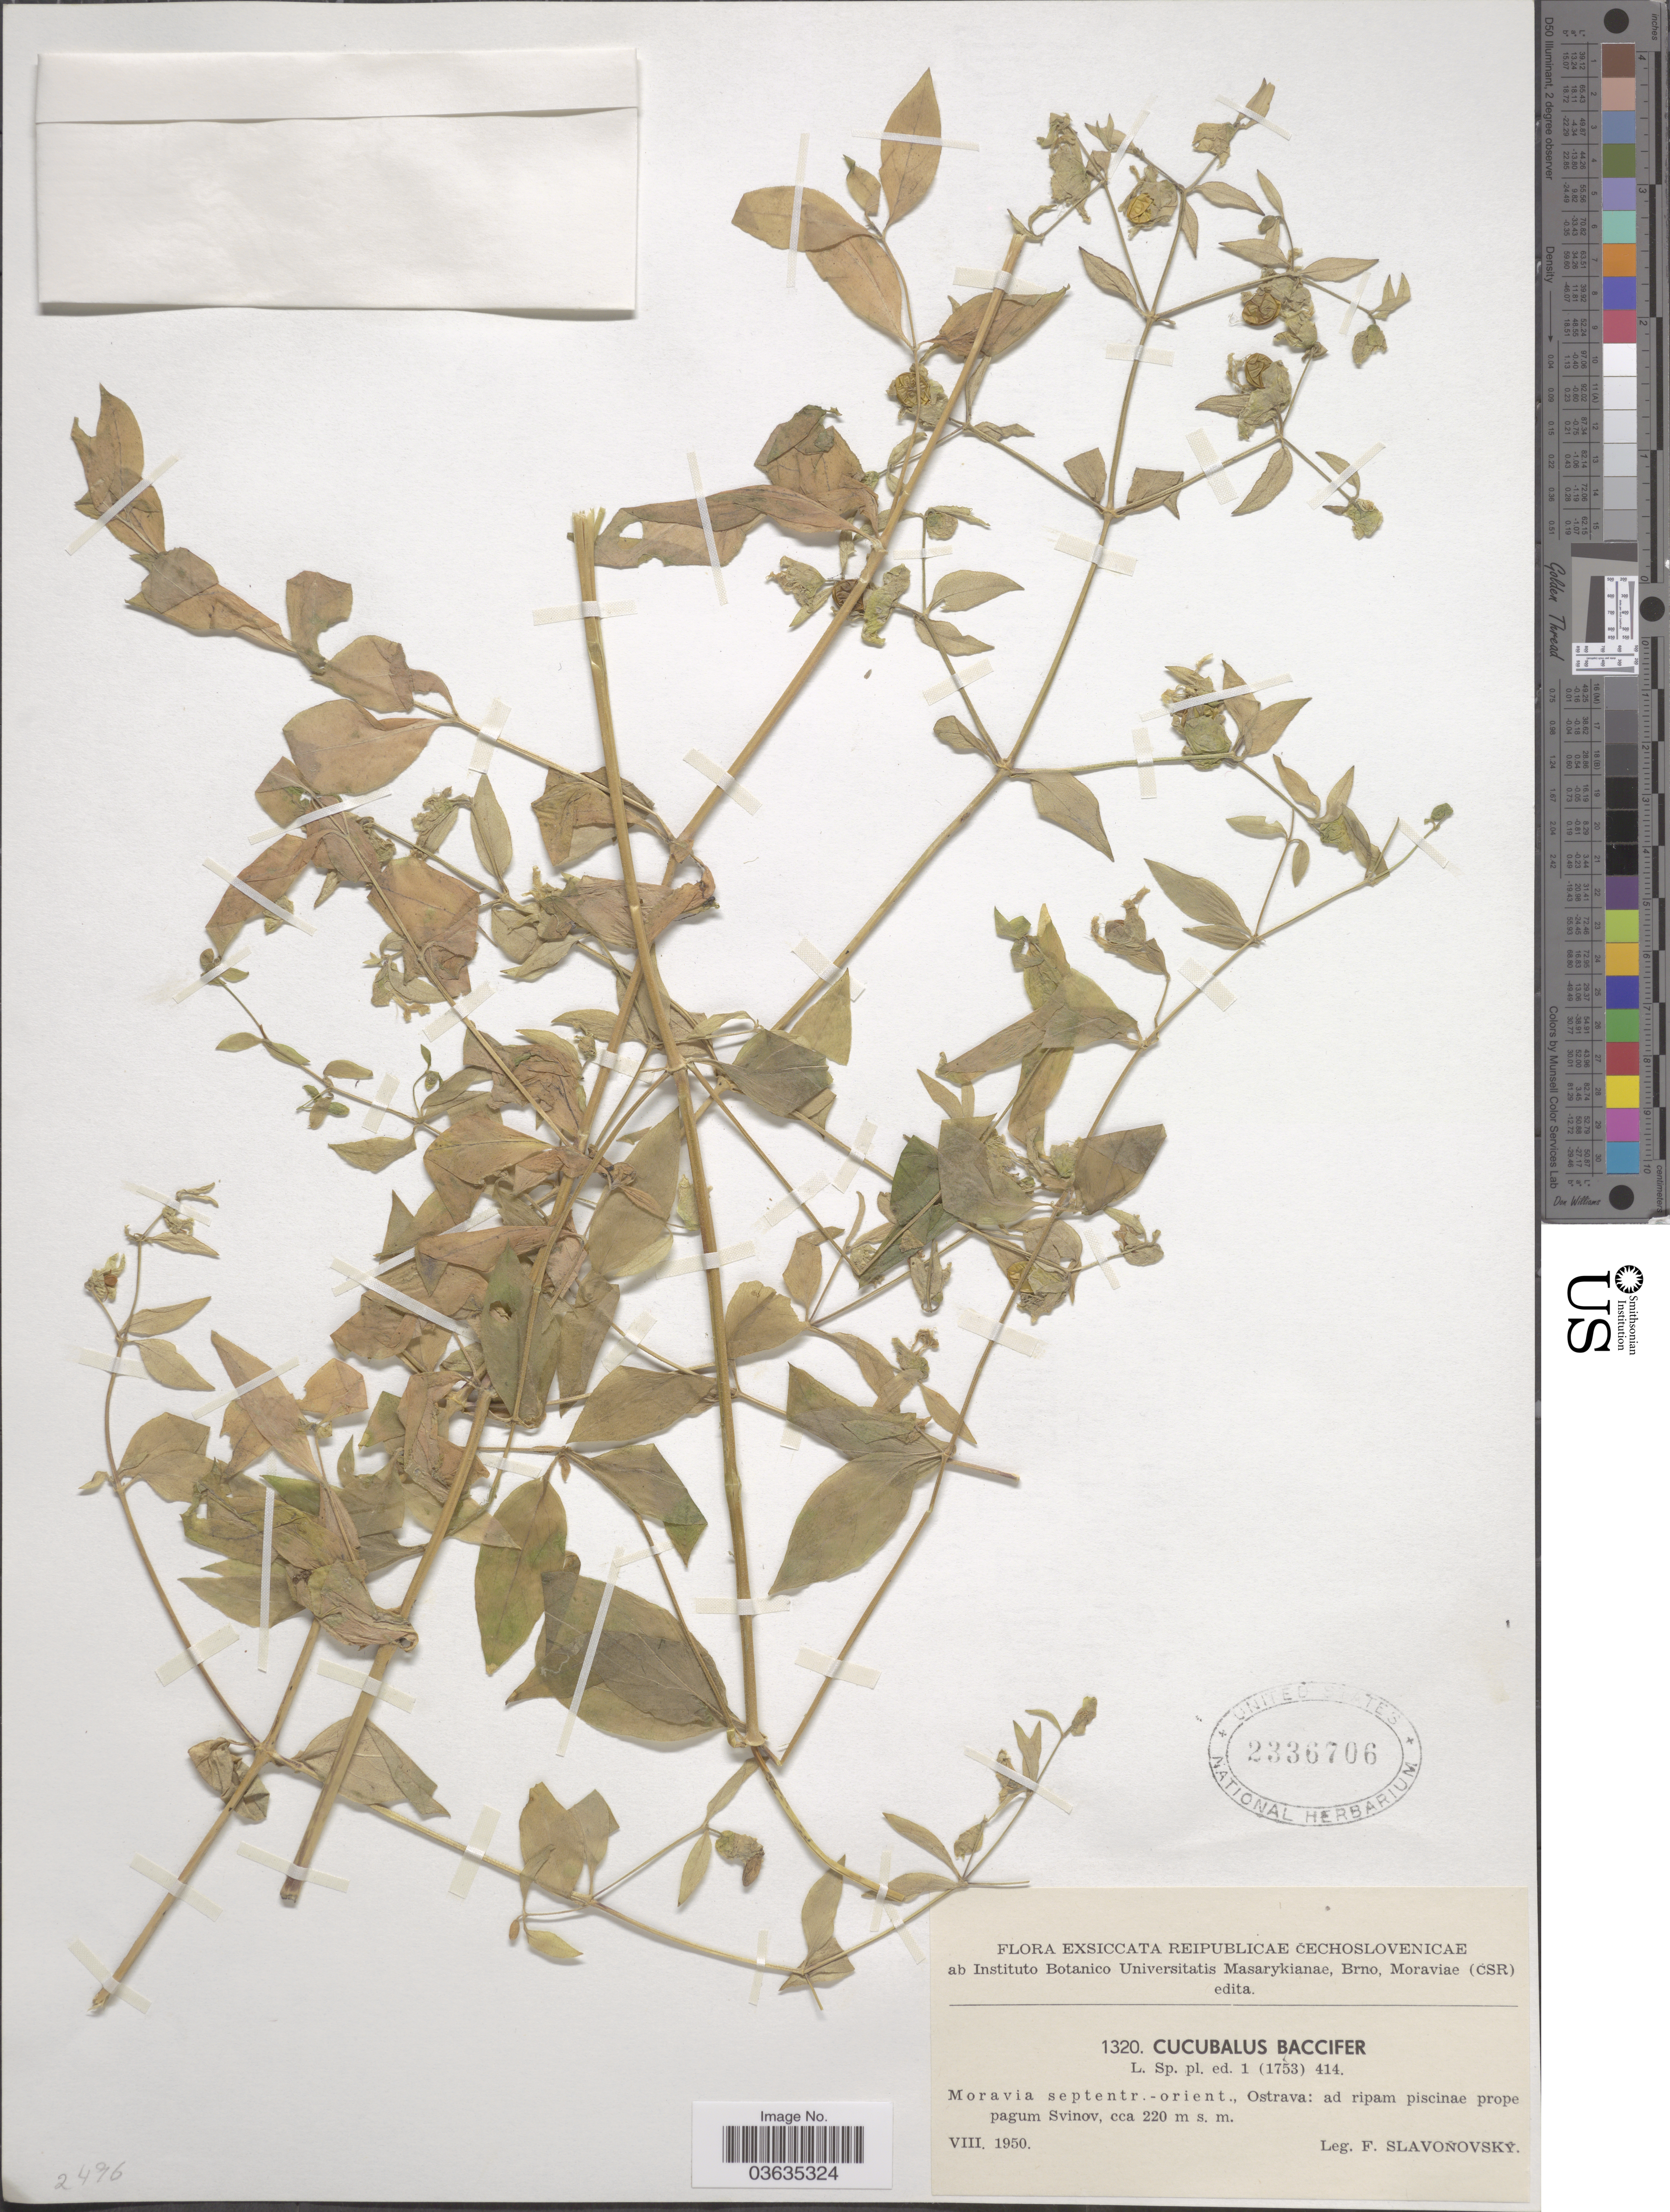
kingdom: Plantae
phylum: Tracheophyta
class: Magnoliopsida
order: Caryophyllales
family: Caryophyllaceae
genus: Silene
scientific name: Silene baccifera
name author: (L.) Durande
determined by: U.S. National Herbarium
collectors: F. Slavonovsky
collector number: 1320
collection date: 1950-08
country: Czechia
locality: Reipublicae Čechoslovenicae. Moravia septentr.-orient., Ostrava: ad ripam piscinae prope pagum Svinov.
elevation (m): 220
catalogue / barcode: US 2336706